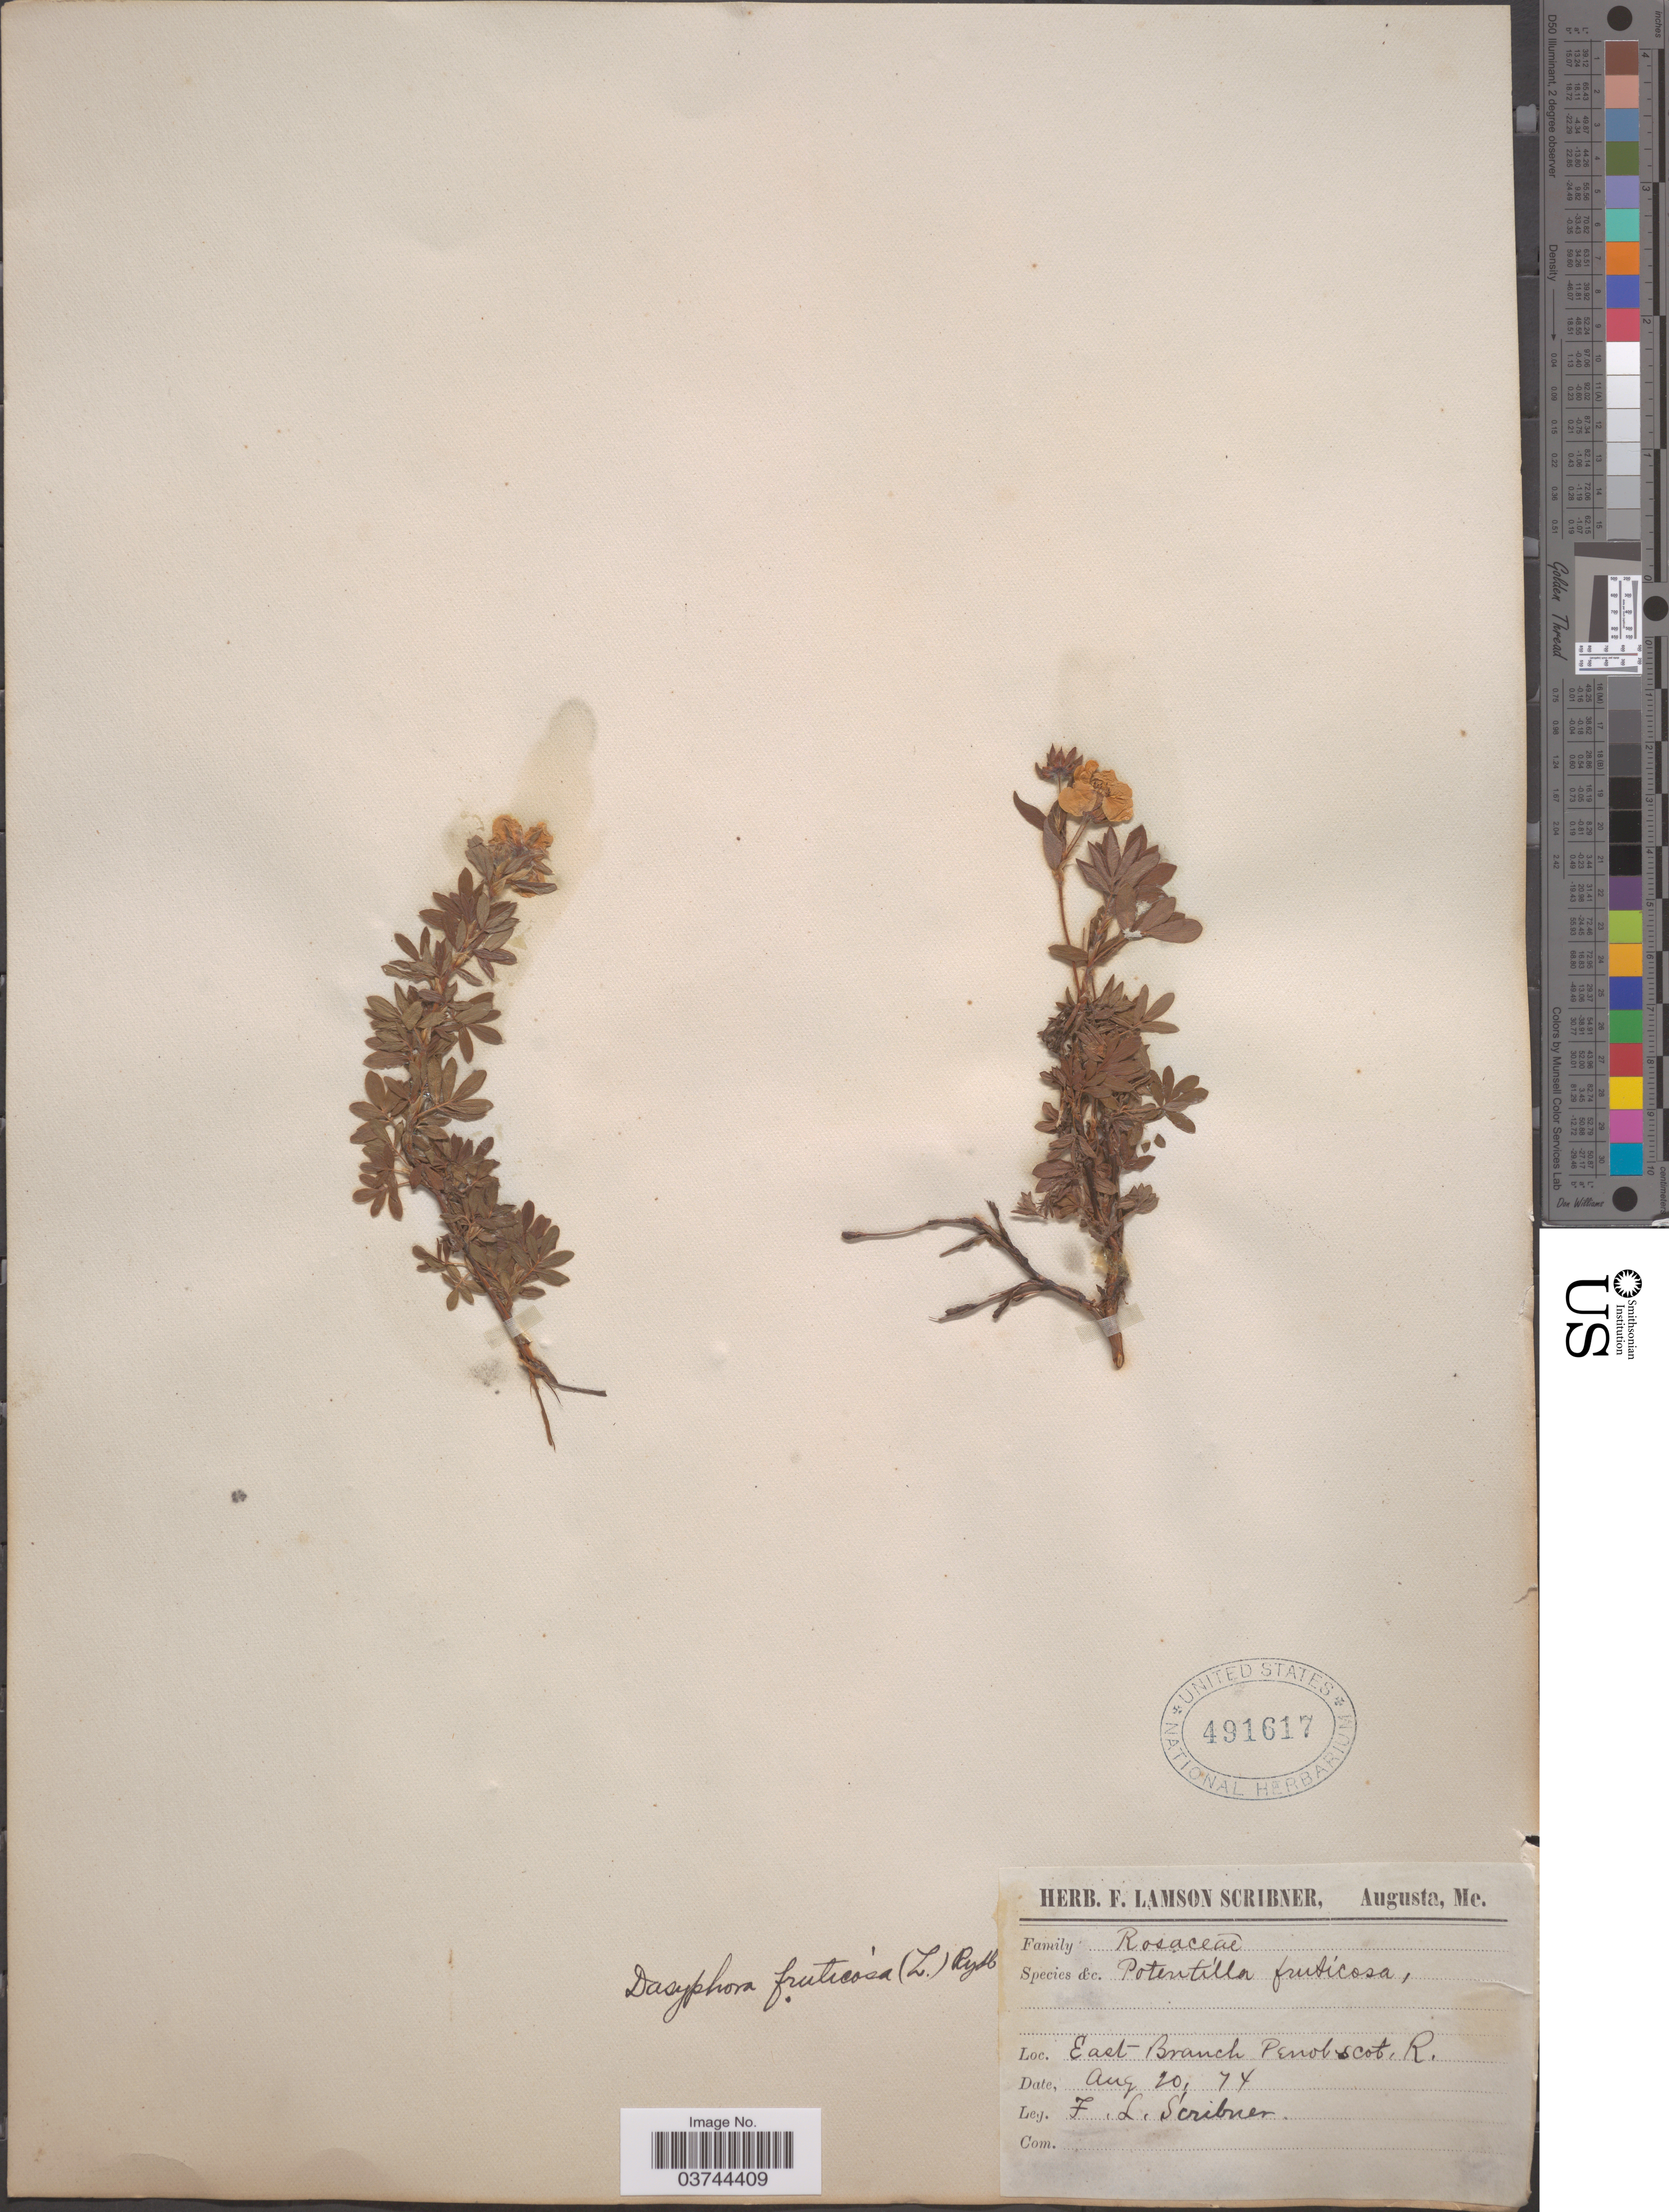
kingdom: Plantae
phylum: Tracheophyta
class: Magnoliopsida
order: Rosales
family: Rosaceae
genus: Dasiphora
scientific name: Dasiphora fruticosa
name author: (L.) Rydb.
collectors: F. L. Scribner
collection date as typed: Transcribed d/m/y: 20/8/74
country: United States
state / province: Maine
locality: East-Branch, Penobscot R.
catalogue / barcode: US 491617